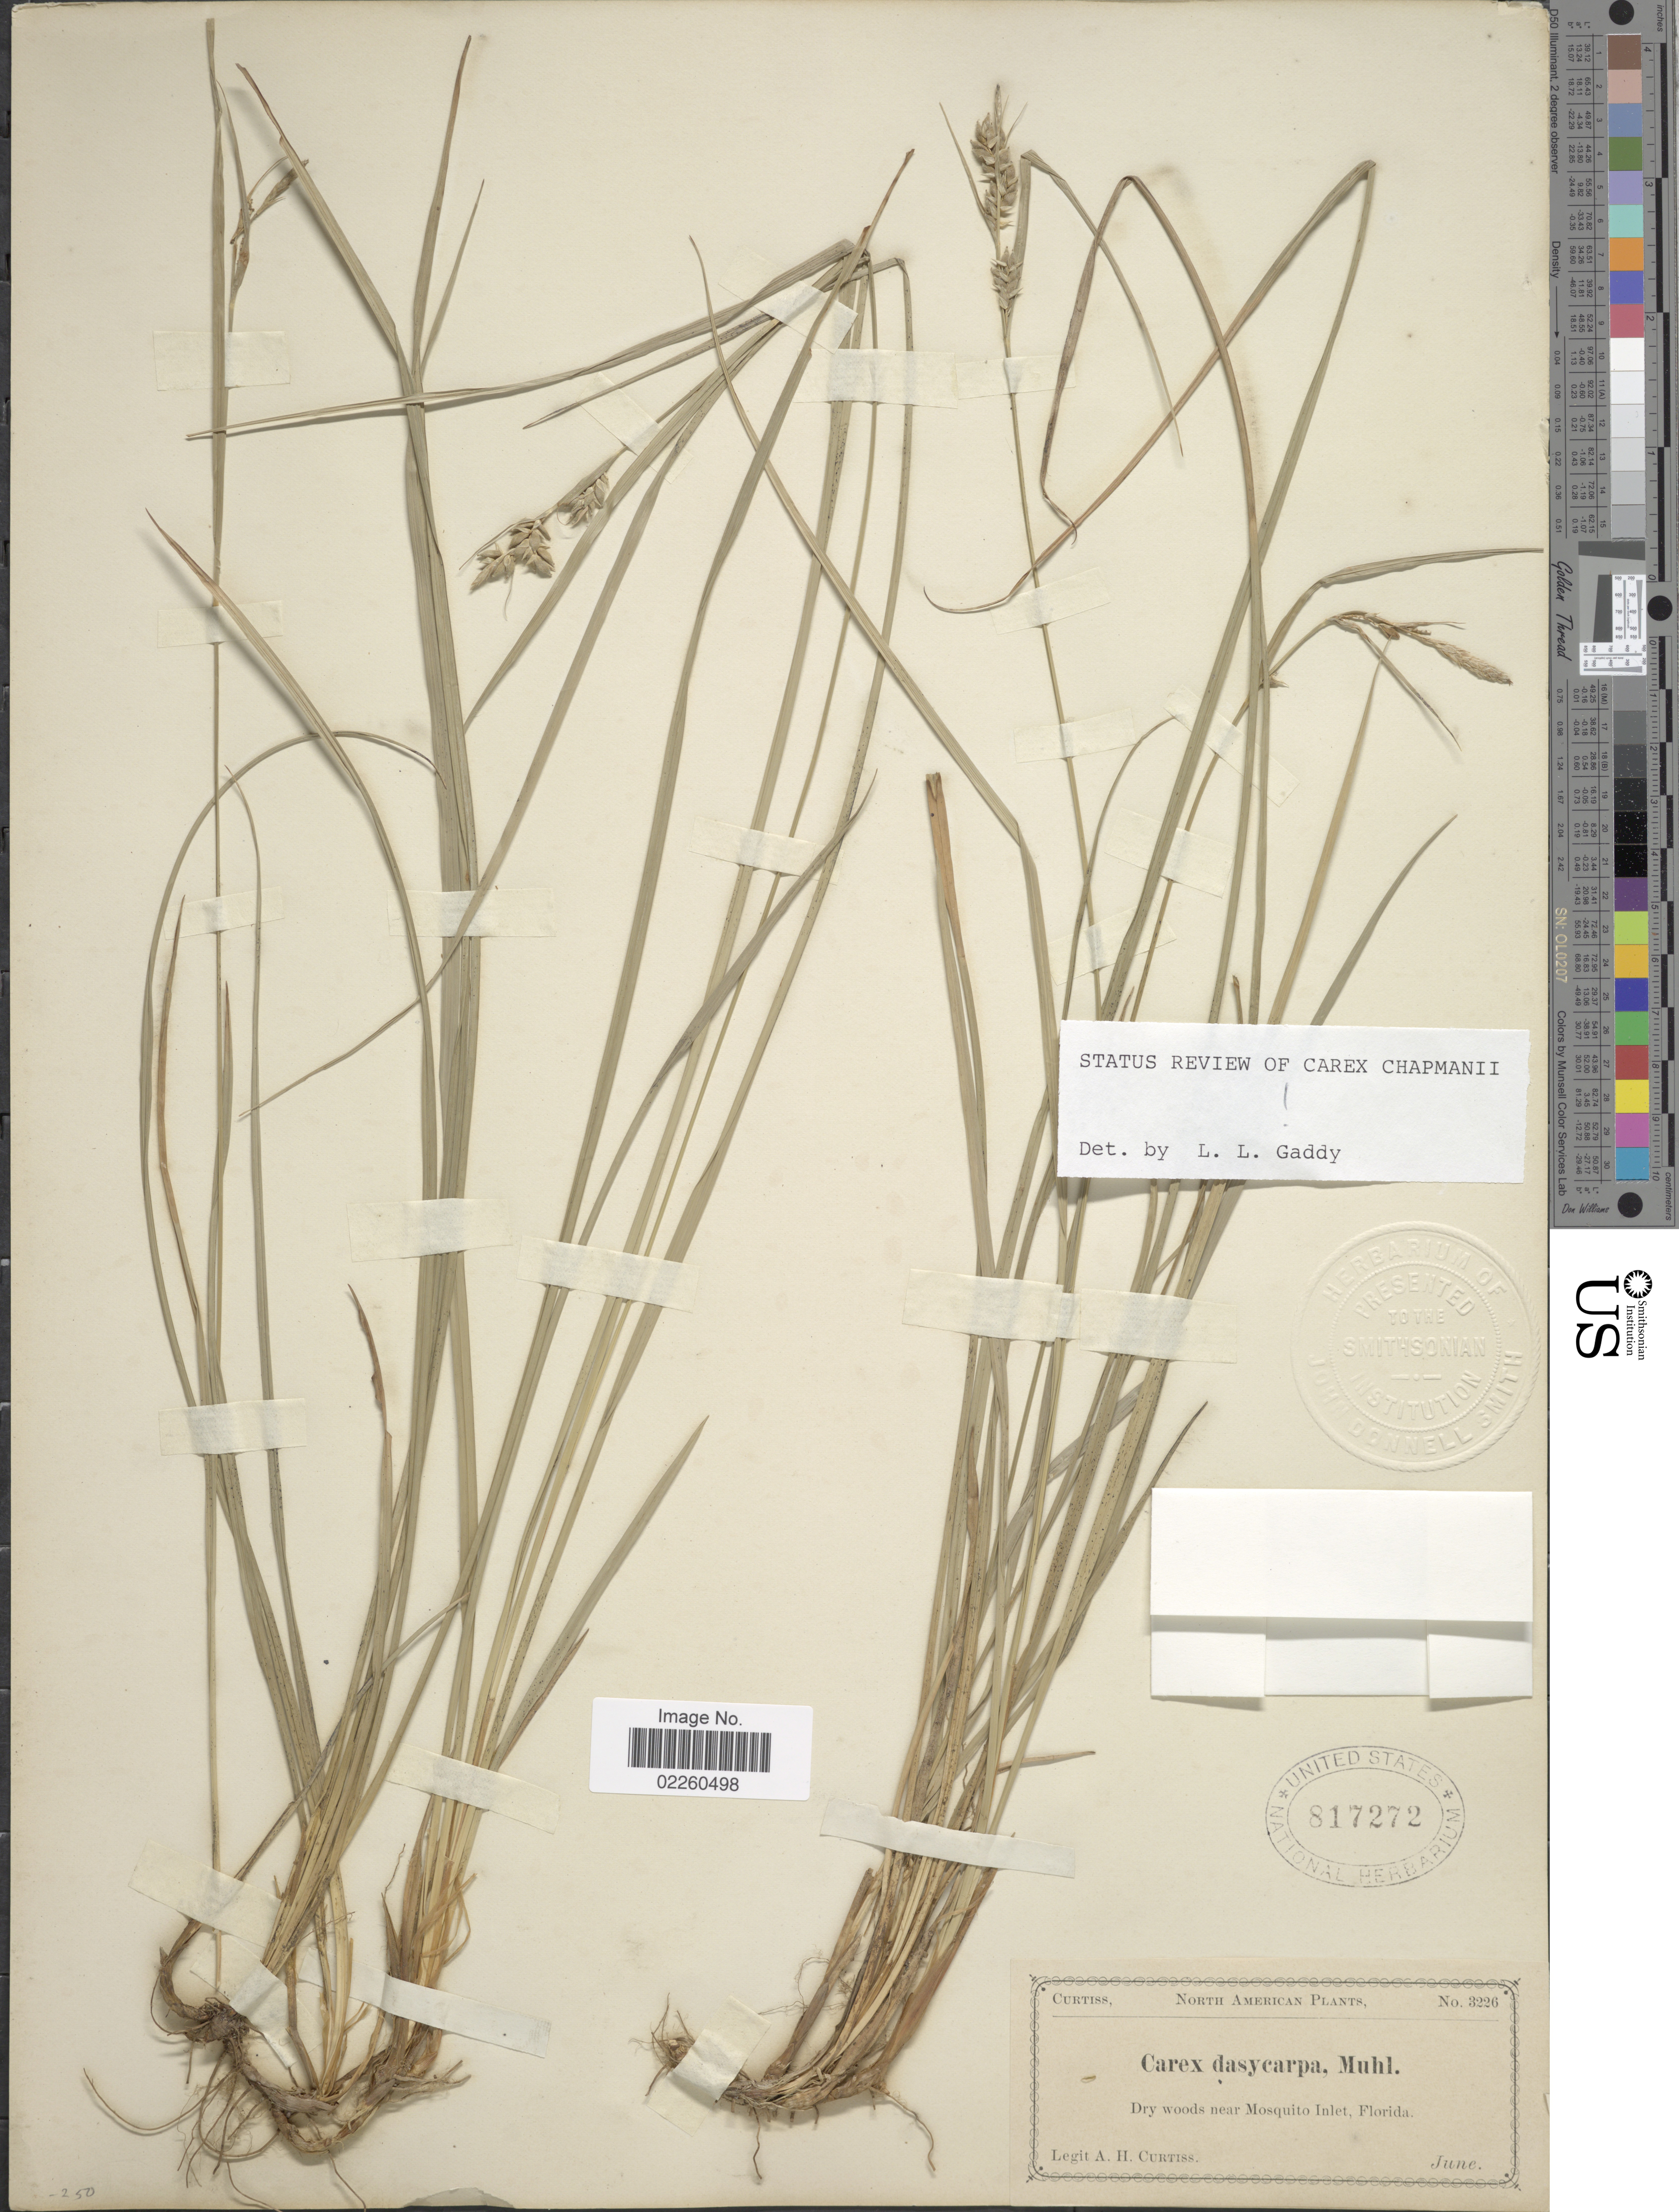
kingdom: Plantae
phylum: Tracheophyta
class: Liliopsida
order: Poales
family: Cyperaceae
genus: Carex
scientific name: Carex dasycarpa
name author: Muhl.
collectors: A. H. Curtiss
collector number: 3226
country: United States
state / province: Florida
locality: Dry woods near Mosquito Inlet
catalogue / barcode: US 817272